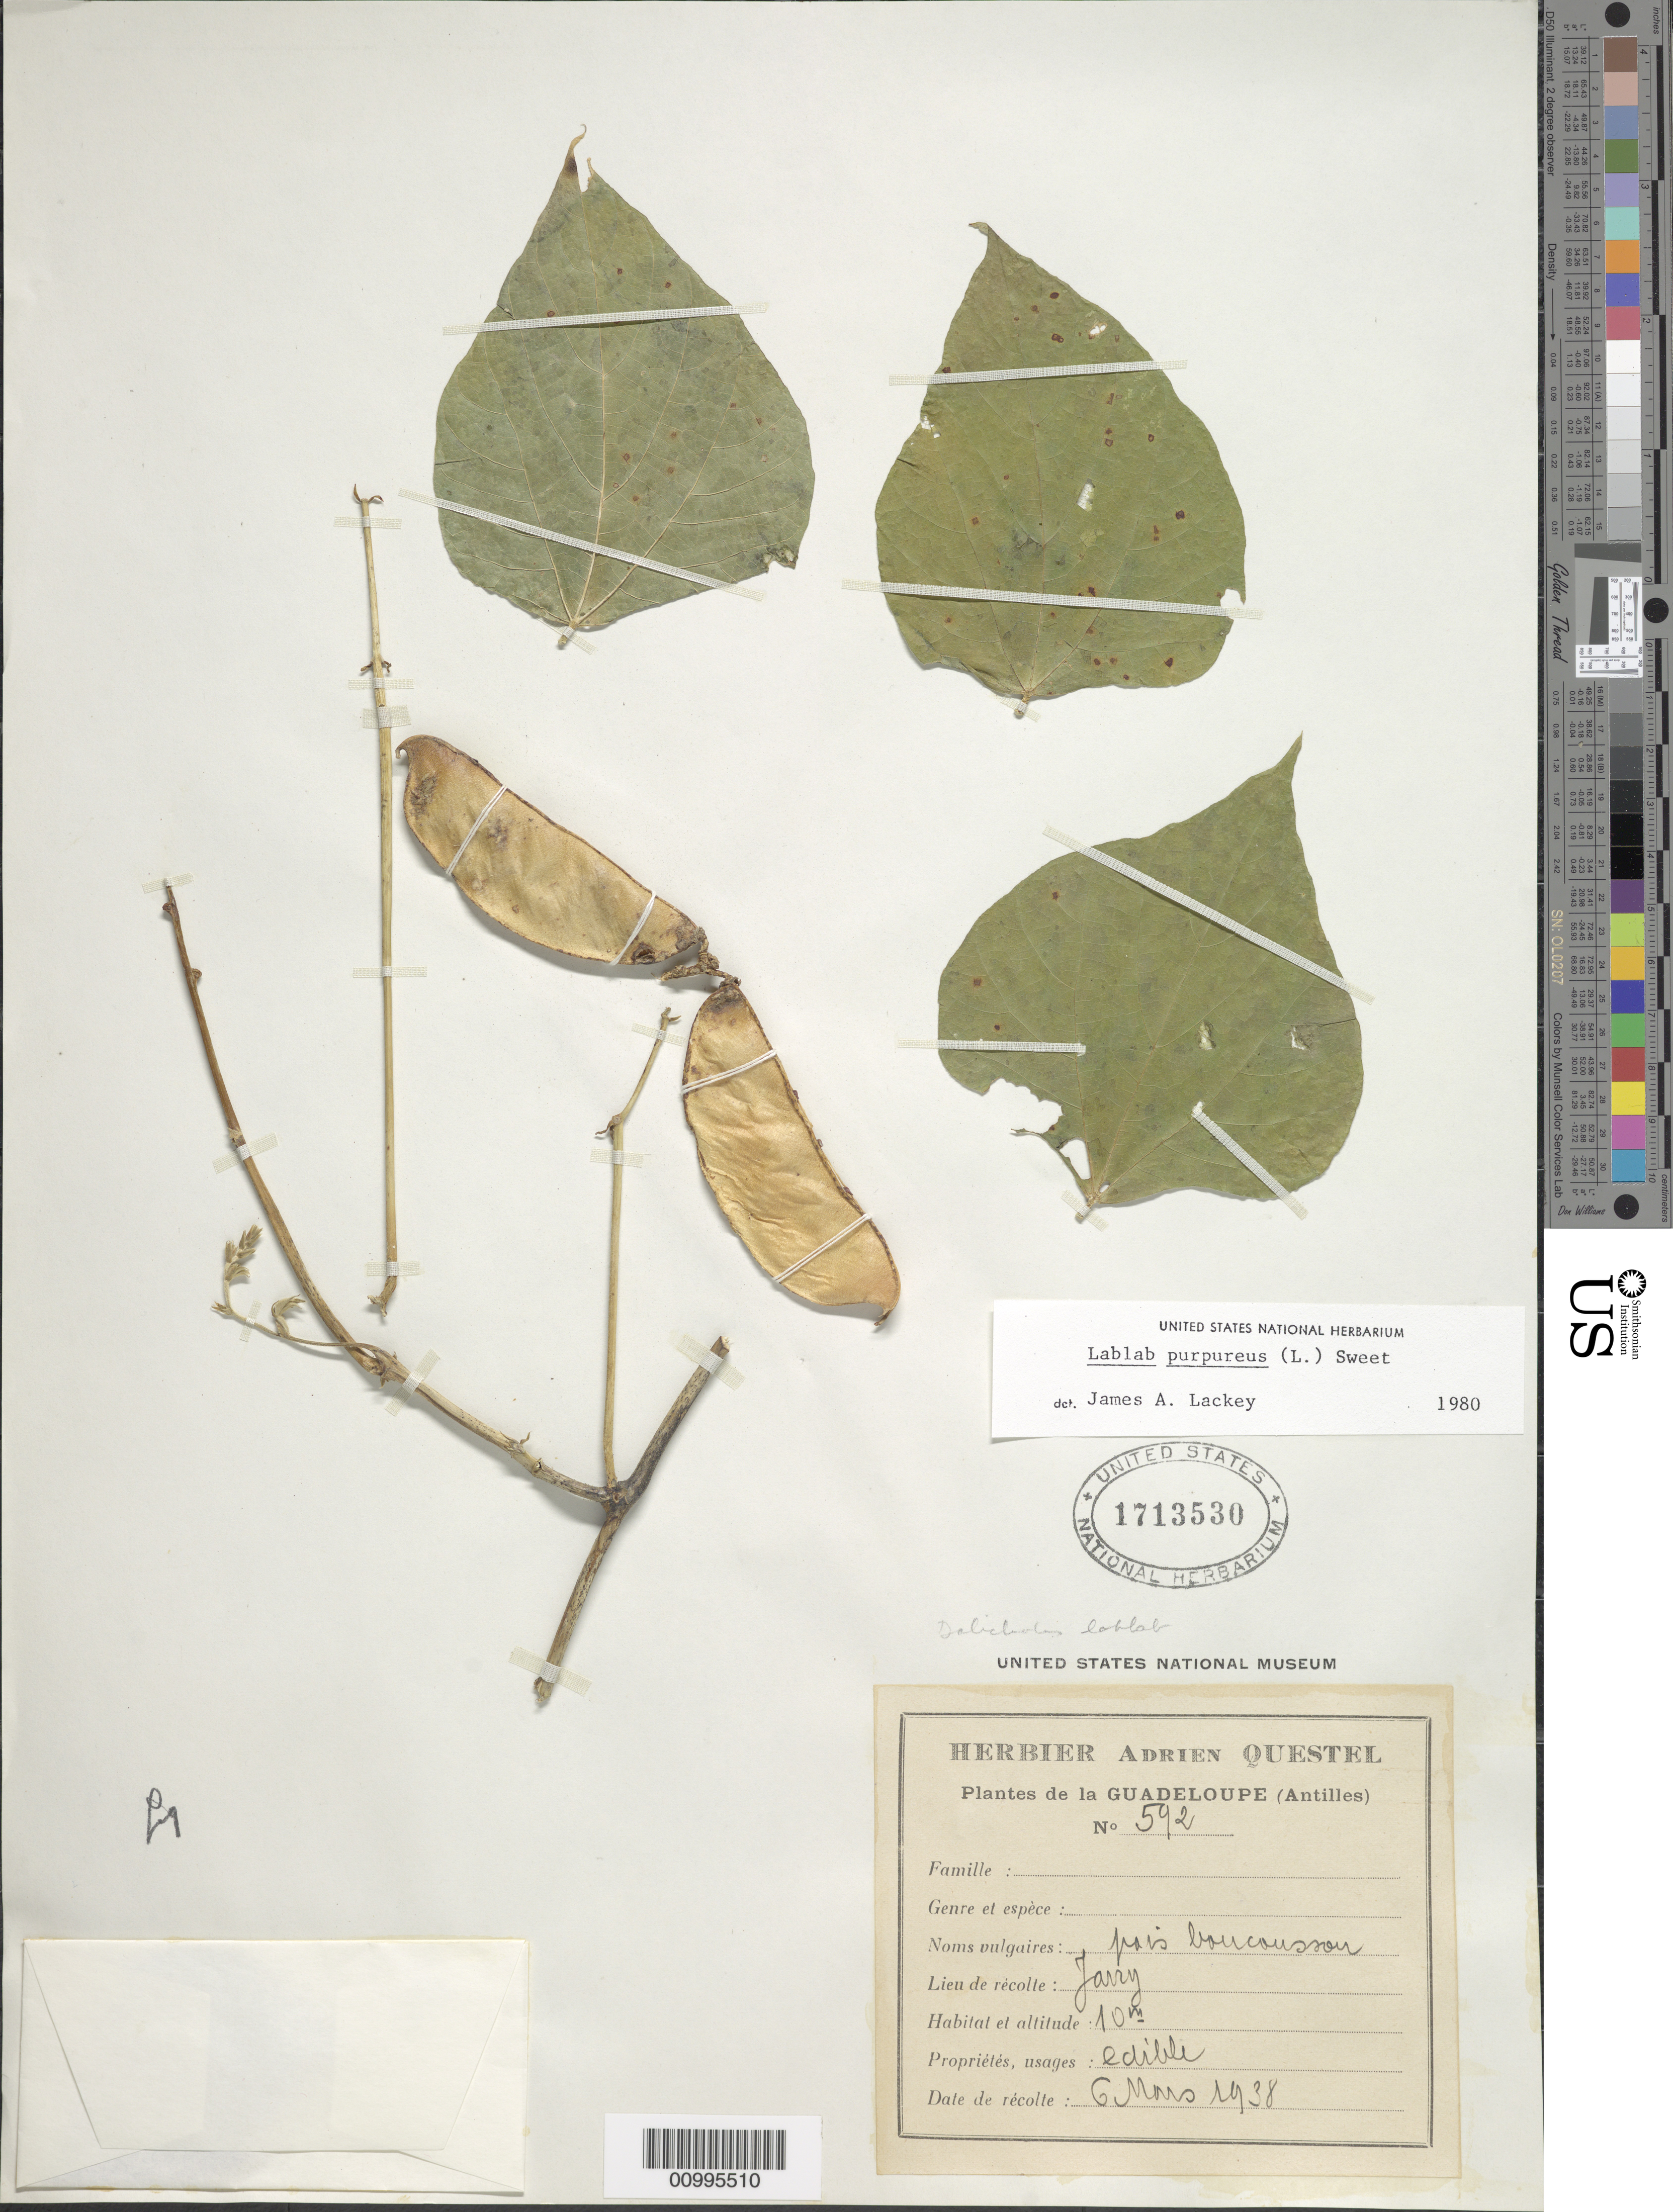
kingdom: Plantae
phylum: Tracheophyta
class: Magnoliopsida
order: Fabales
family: Fabaceae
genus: Lablab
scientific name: Lablab purpureus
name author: (L.) Sweet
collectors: A. Questel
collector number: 592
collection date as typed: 06 Mar 1938 or 06 May 1938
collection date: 1938-03-06 or 1938-05-06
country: Guadeloupe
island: Basse Terre [Guadeloupe]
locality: Antilles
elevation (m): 10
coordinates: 0 N, 0 E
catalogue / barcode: US 1713530